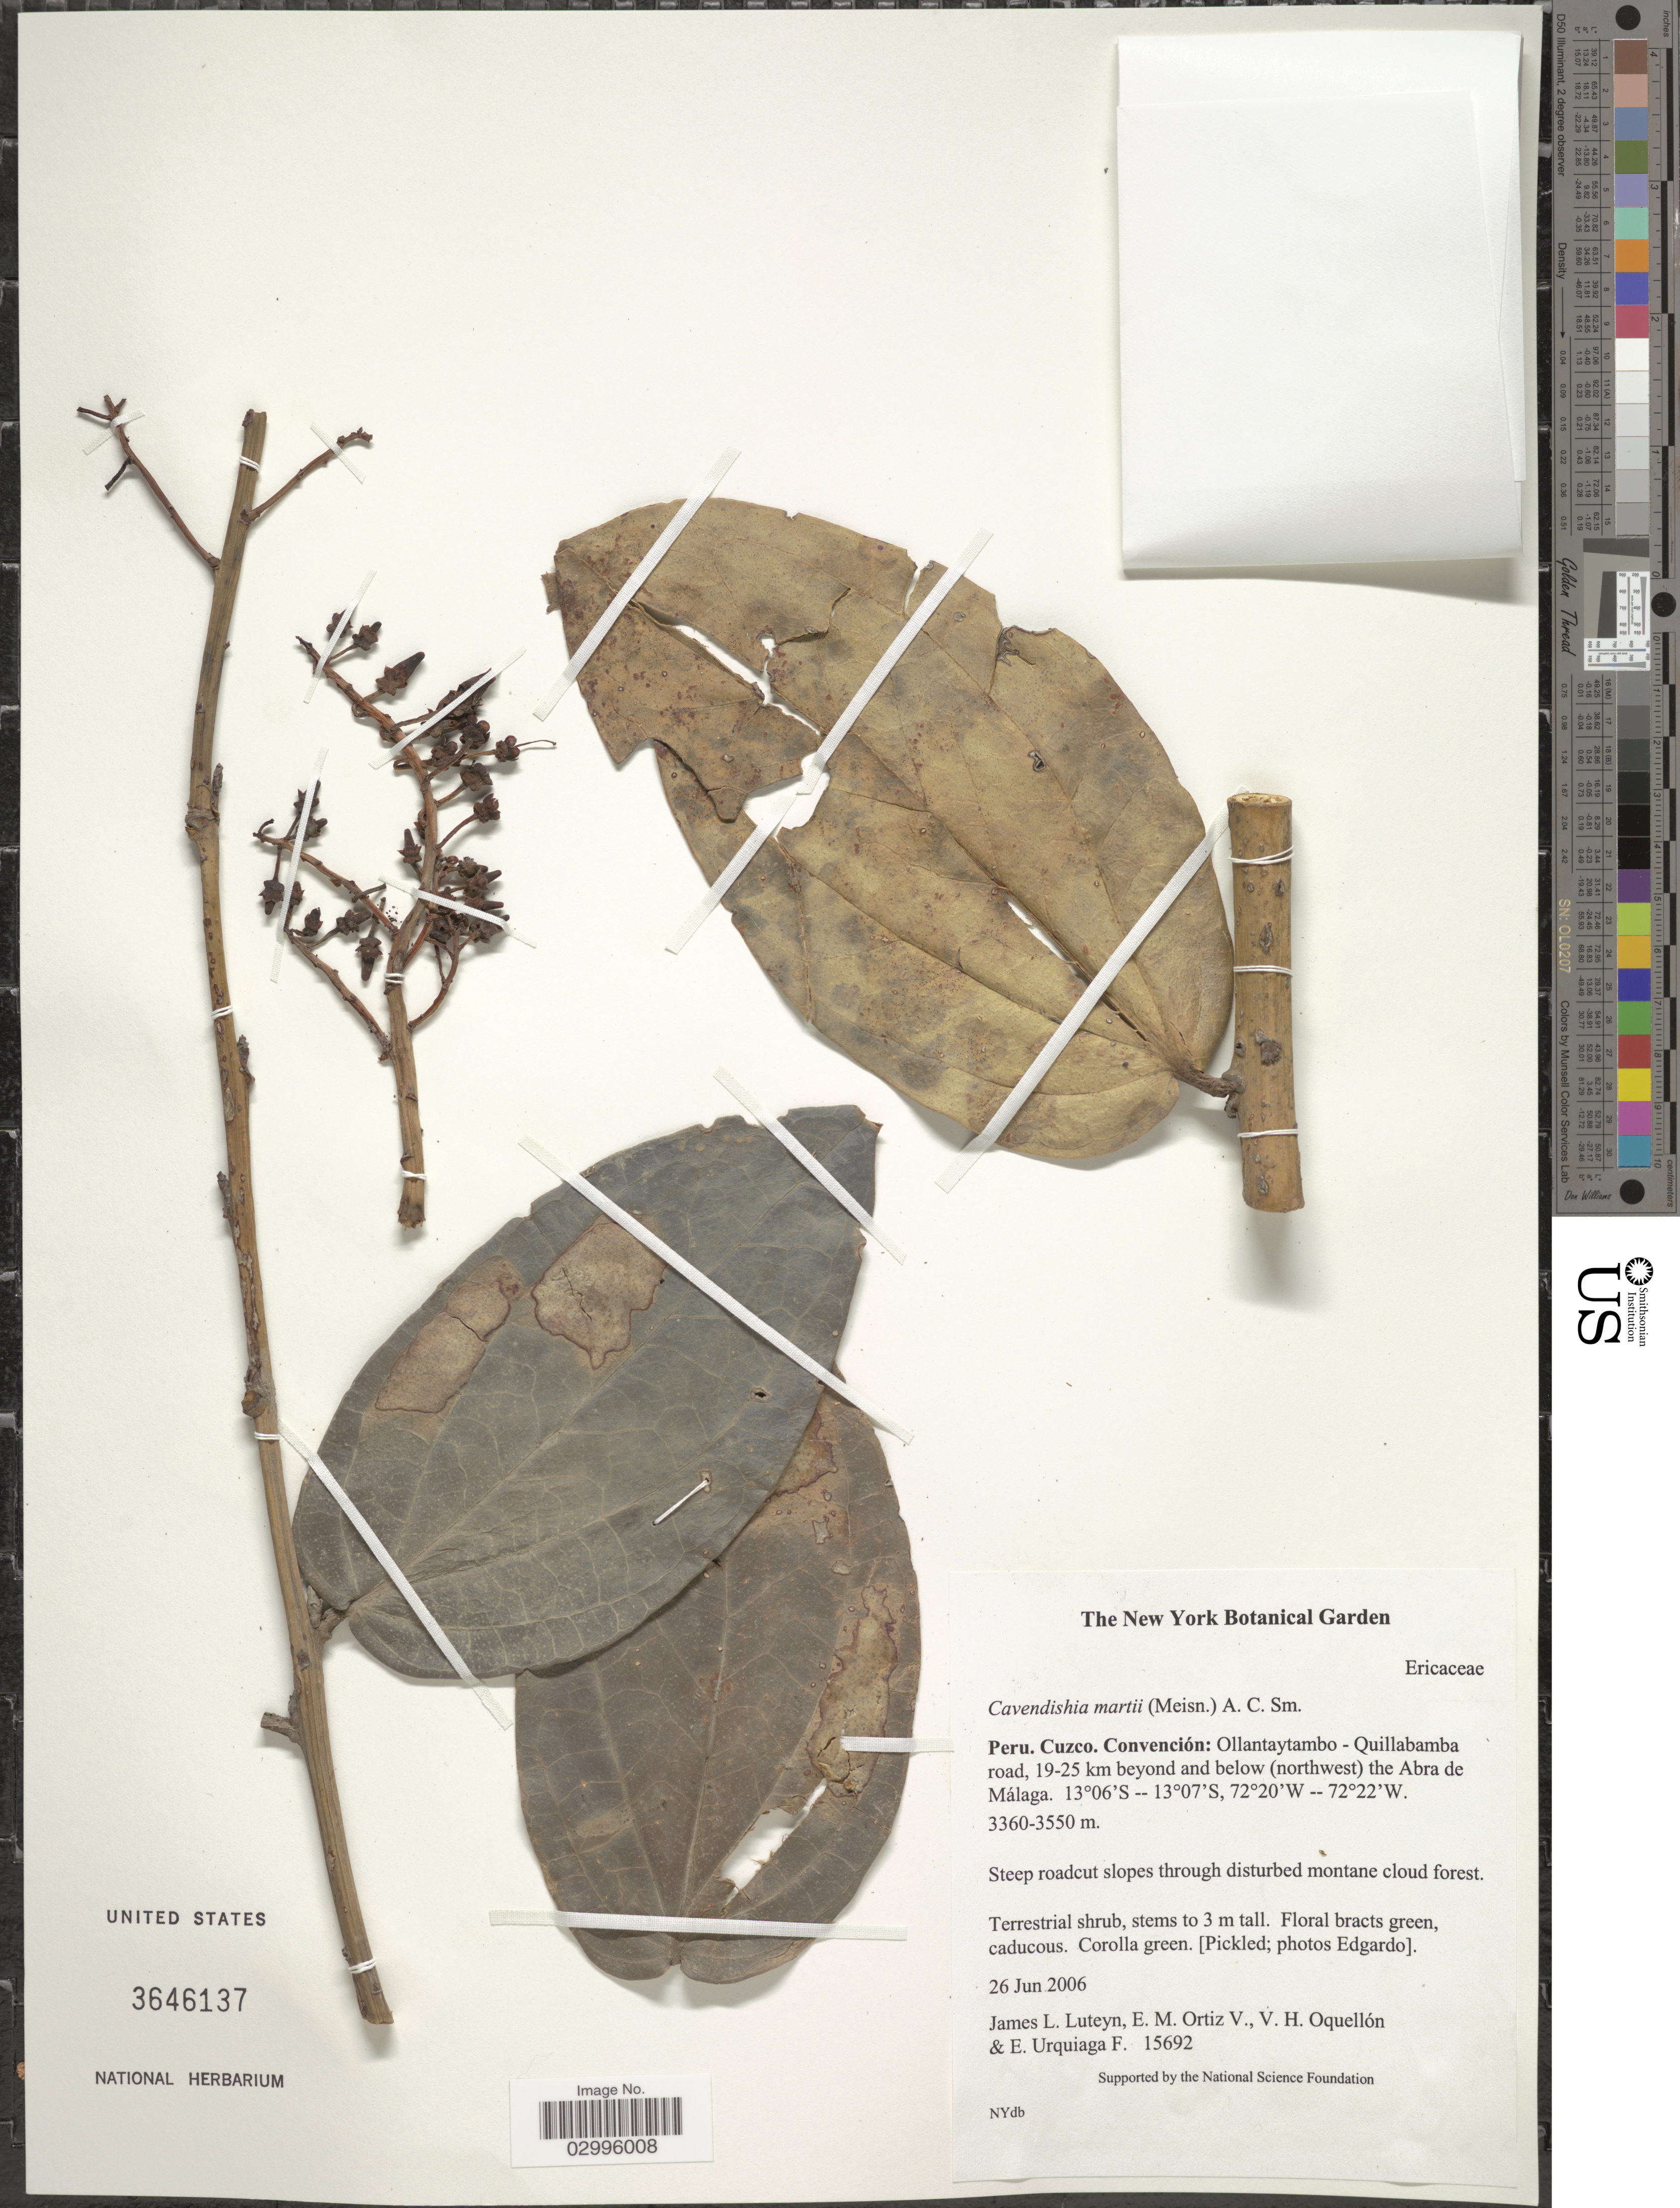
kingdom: Plantae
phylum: Tracheophyta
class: Magnoliopsida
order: Ericales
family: Ericaceae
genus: Cavendishia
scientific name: Cavendishia martii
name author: (Meisn.) A.C. Sm.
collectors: J. Luteyn, E. Ortiz V., V. Oquellón & E. Urquiaga F.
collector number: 15692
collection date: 2006-06-26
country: Peru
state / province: Cusco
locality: Convención: Ollantaytambo - Quillabamba road, 19-25 km beyond and below (northwest) the Abra de Málaga.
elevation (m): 3360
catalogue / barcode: US 3646137